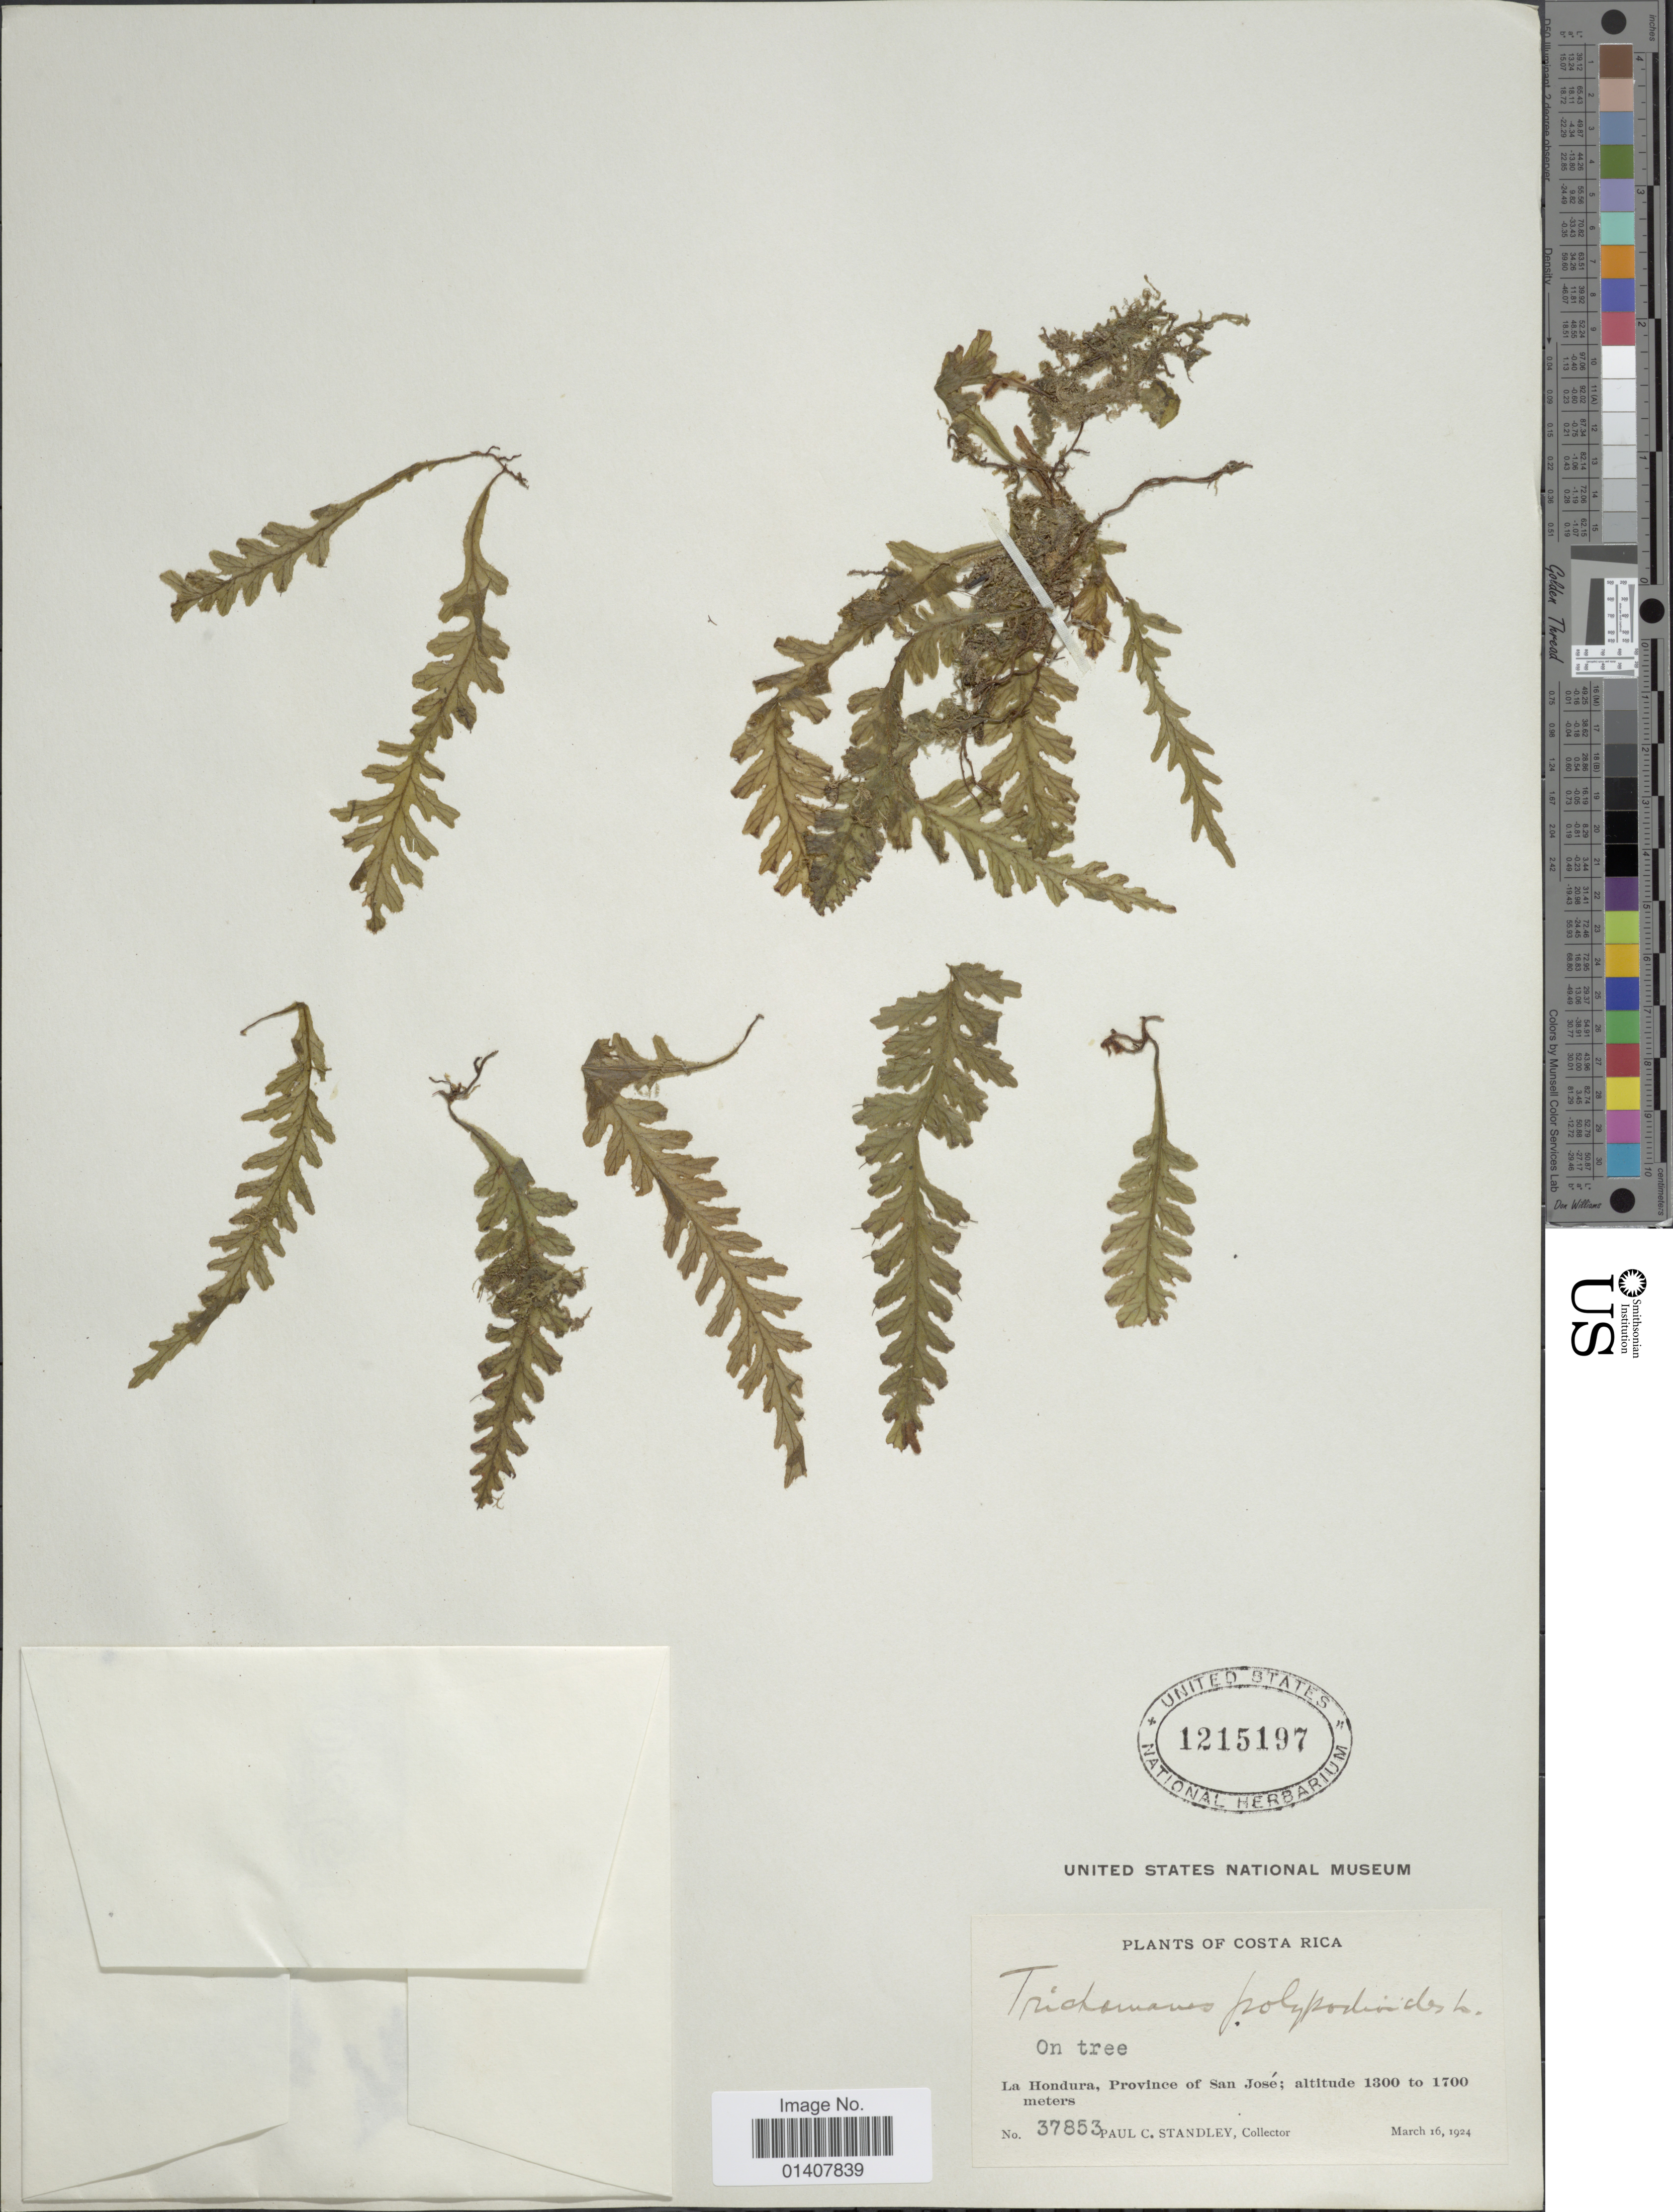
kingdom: Plantae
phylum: Tracheophyta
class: Polypodiopsida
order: Hymenophyllales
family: Hymenophyllaceae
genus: Trichomanes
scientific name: Trichomanes polypodioides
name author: L.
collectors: P. C. Standley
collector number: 37853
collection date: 1924-03-16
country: Costa Rica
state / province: San José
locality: La Hondura, province of San José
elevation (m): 1300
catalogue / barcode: US 1215197